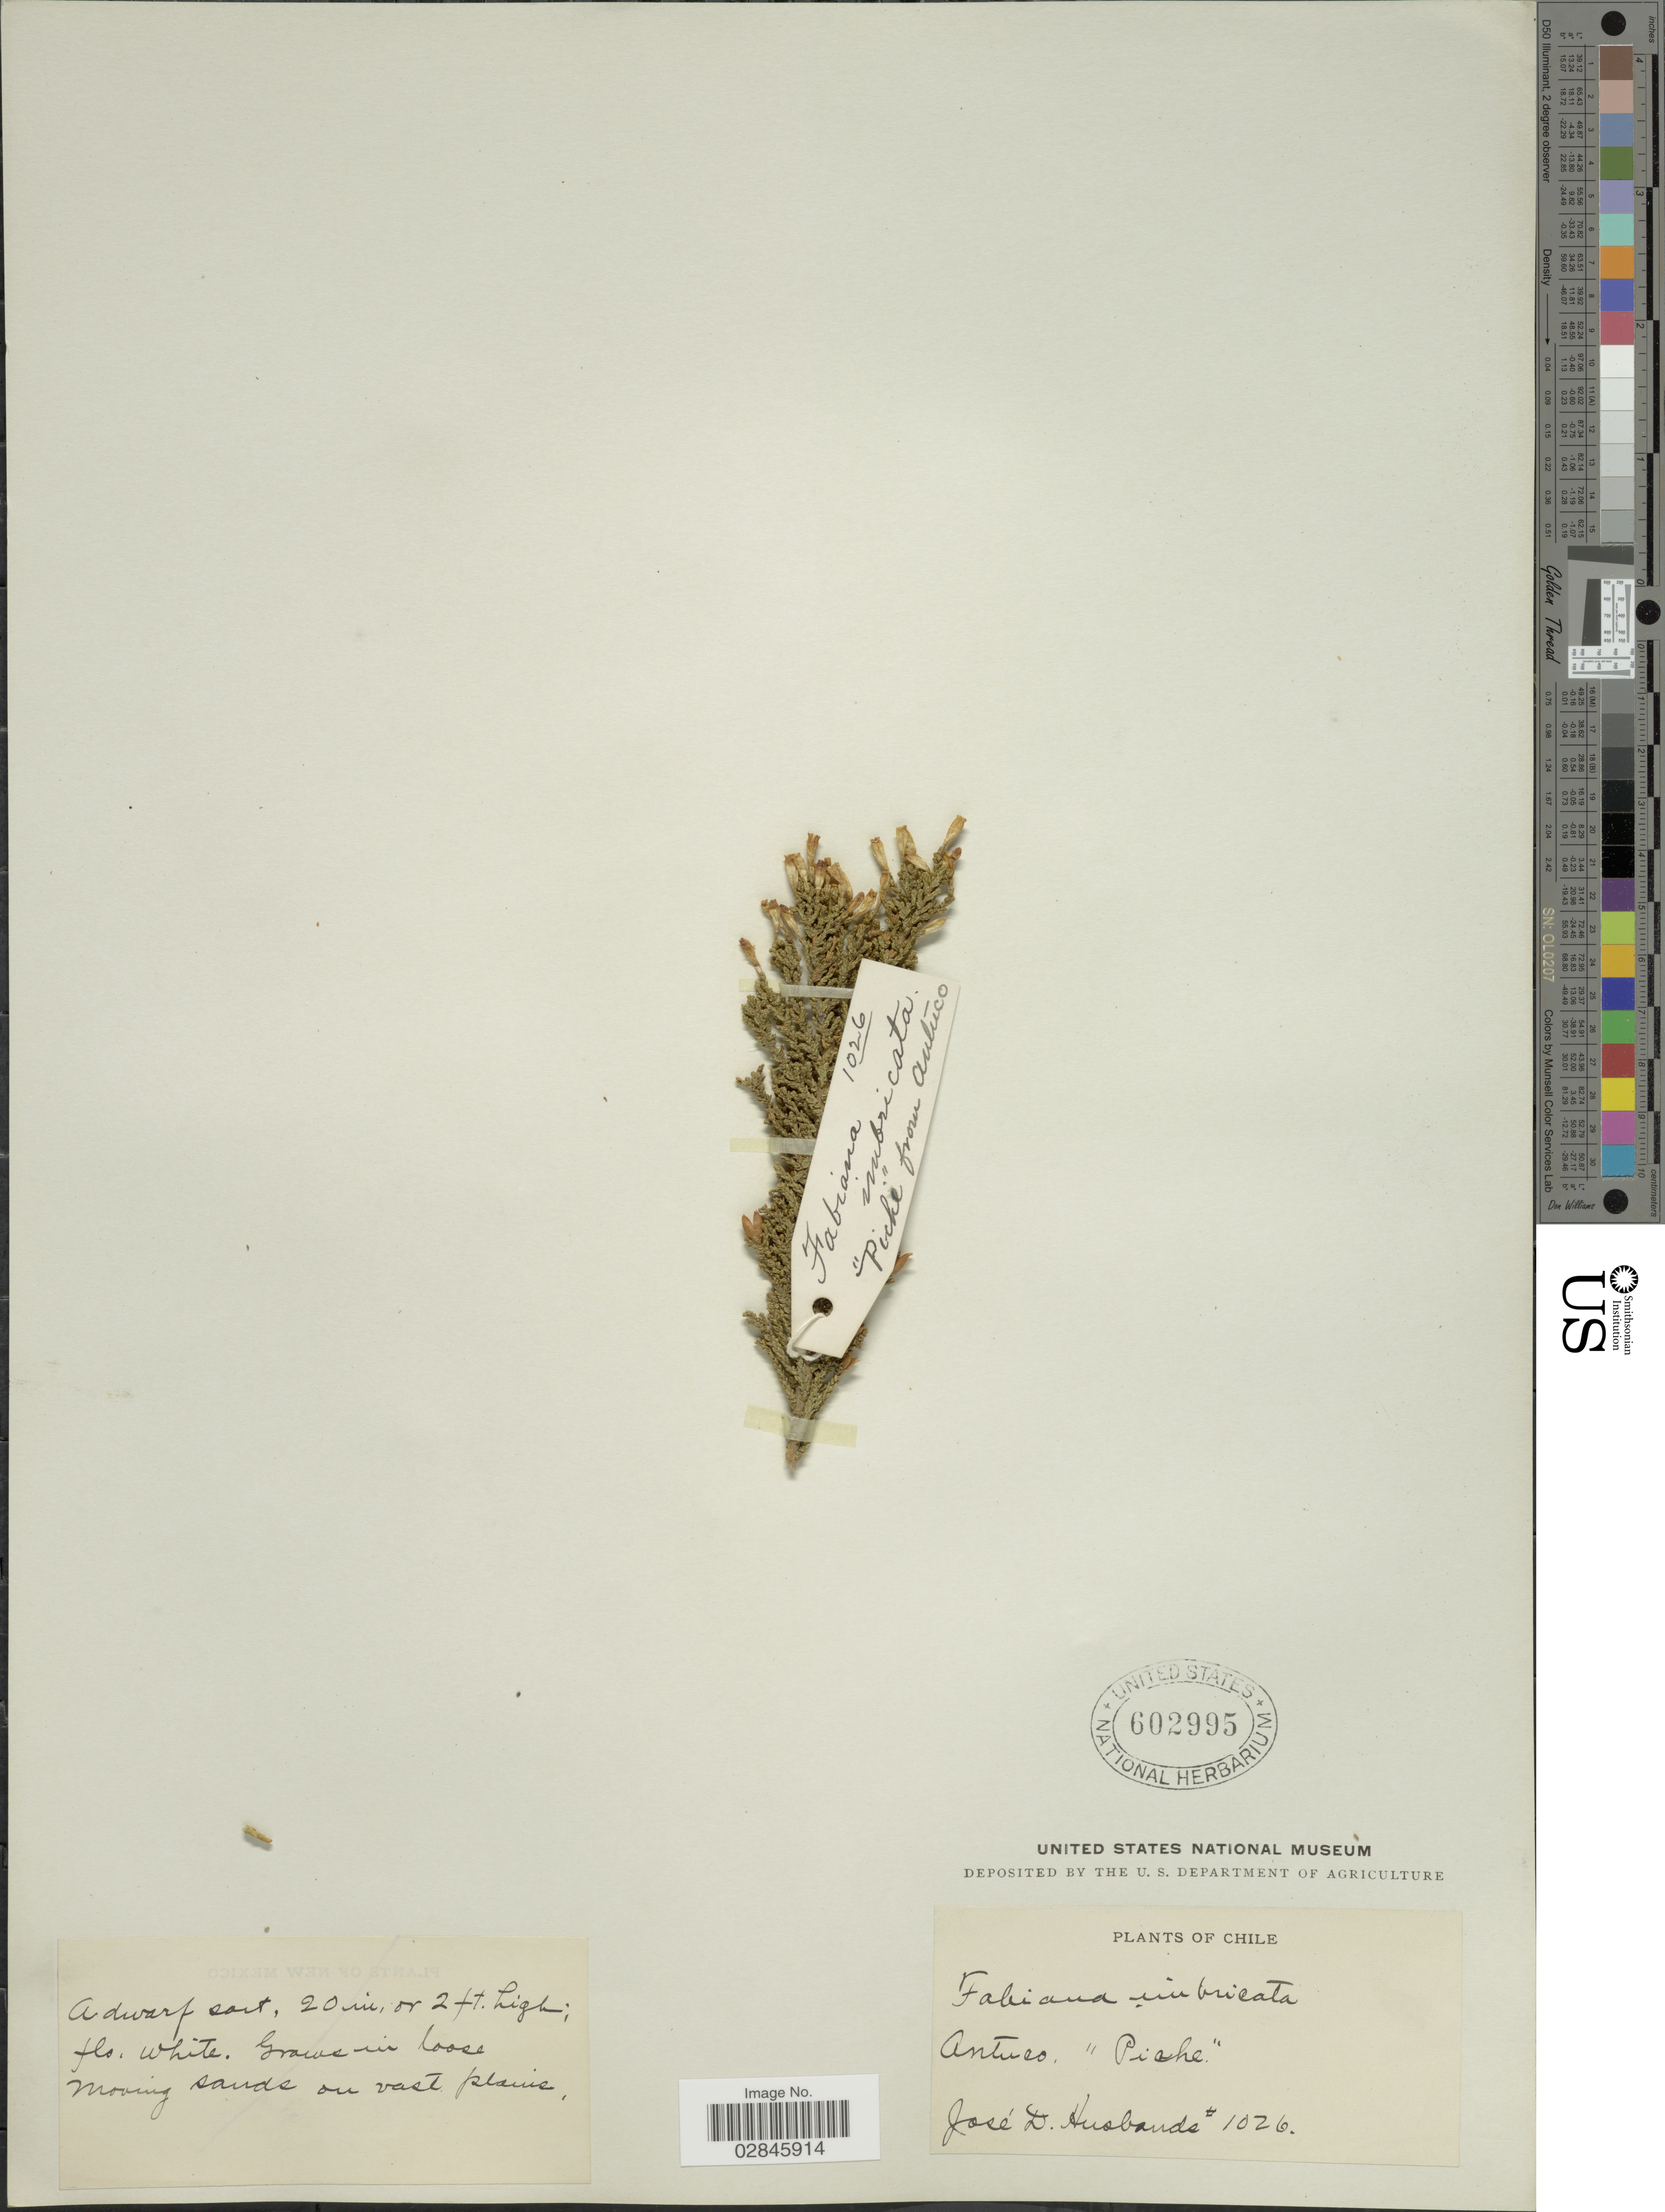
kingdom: Plantae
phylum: Tracheophyta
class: Magnoliopsida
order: Solanales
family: Solanaceae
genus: Fabiana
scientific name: Fabiana imbricata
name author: Ruiz & Pav.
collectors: J. Husbands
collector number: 1026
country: Chile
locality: Antuco. "Piche".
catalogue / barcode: US 602995